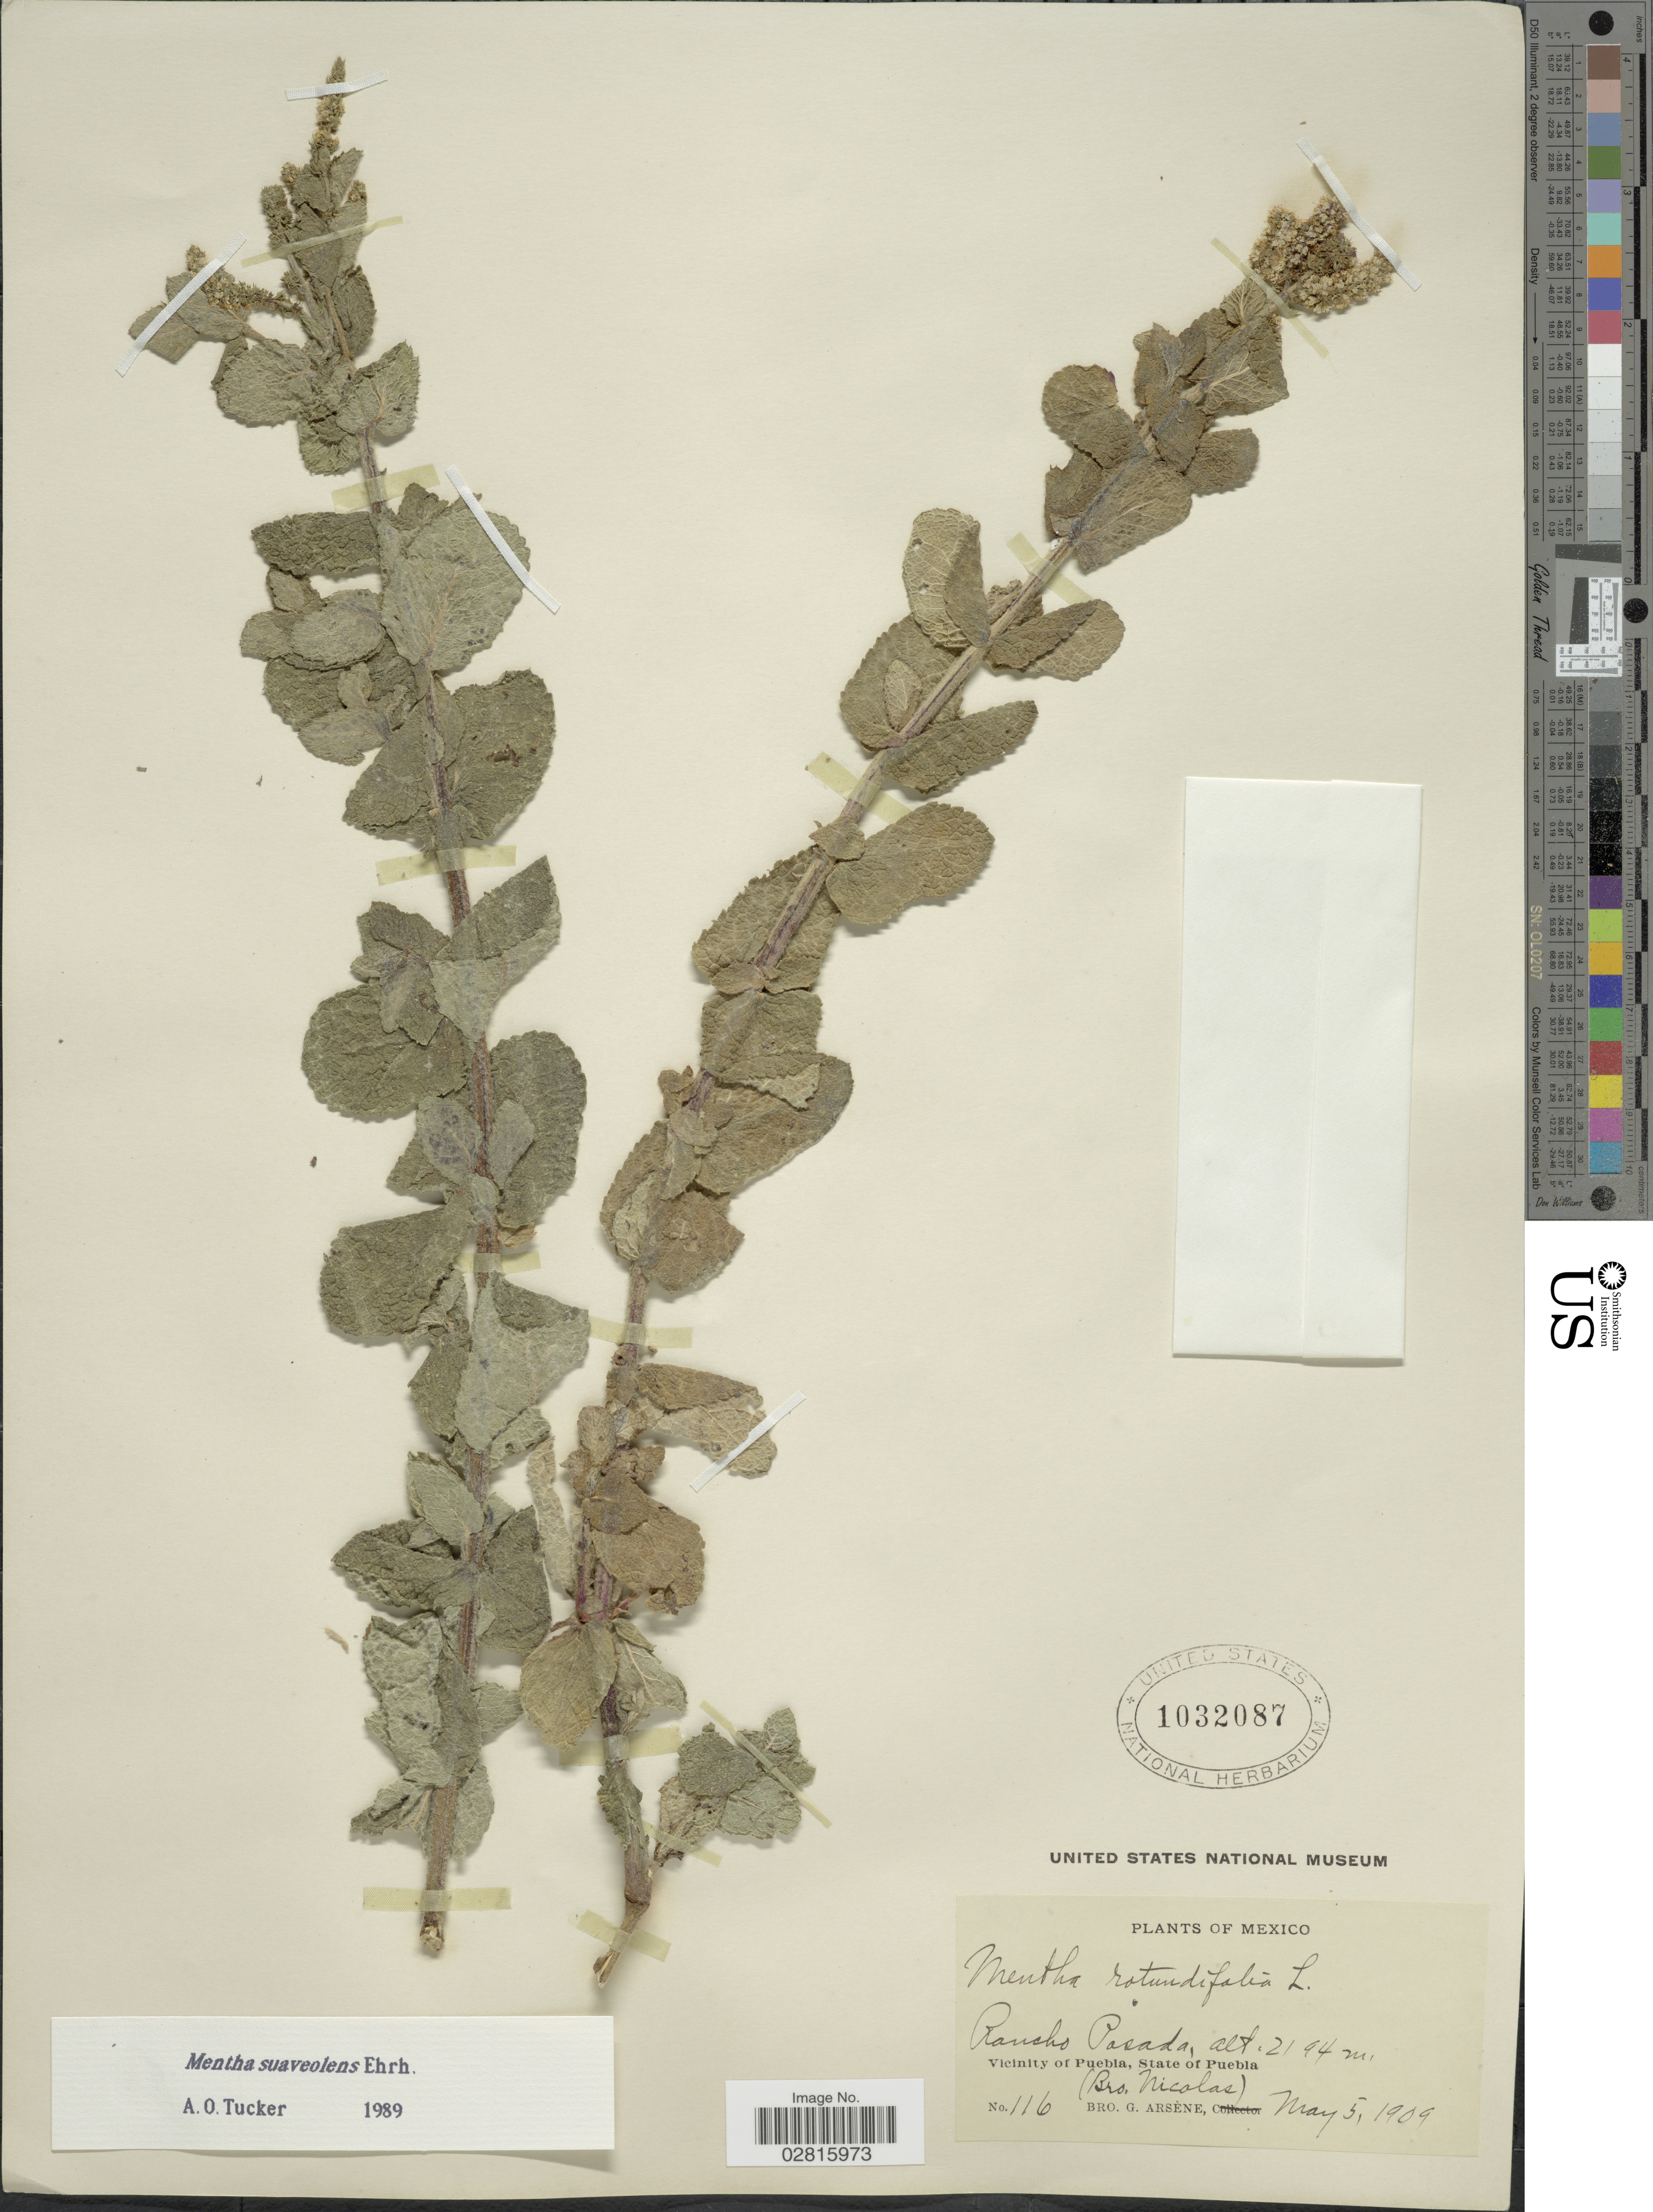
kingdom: Plantae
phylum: Tracheophyta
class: Magnoliopsida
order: Lamiales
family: Lamiaceae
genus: Mentha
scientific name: Mentha suaveolens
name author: Ehrh.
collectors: Bro. Nicolas & Bro. G. Arsène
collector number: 116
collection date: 1909-05-05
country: Mexico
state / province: Puebla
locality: Rancho Pasada. Vicinity of Puebla, State of Puebla.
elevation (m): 2194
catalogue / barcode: US 1032087